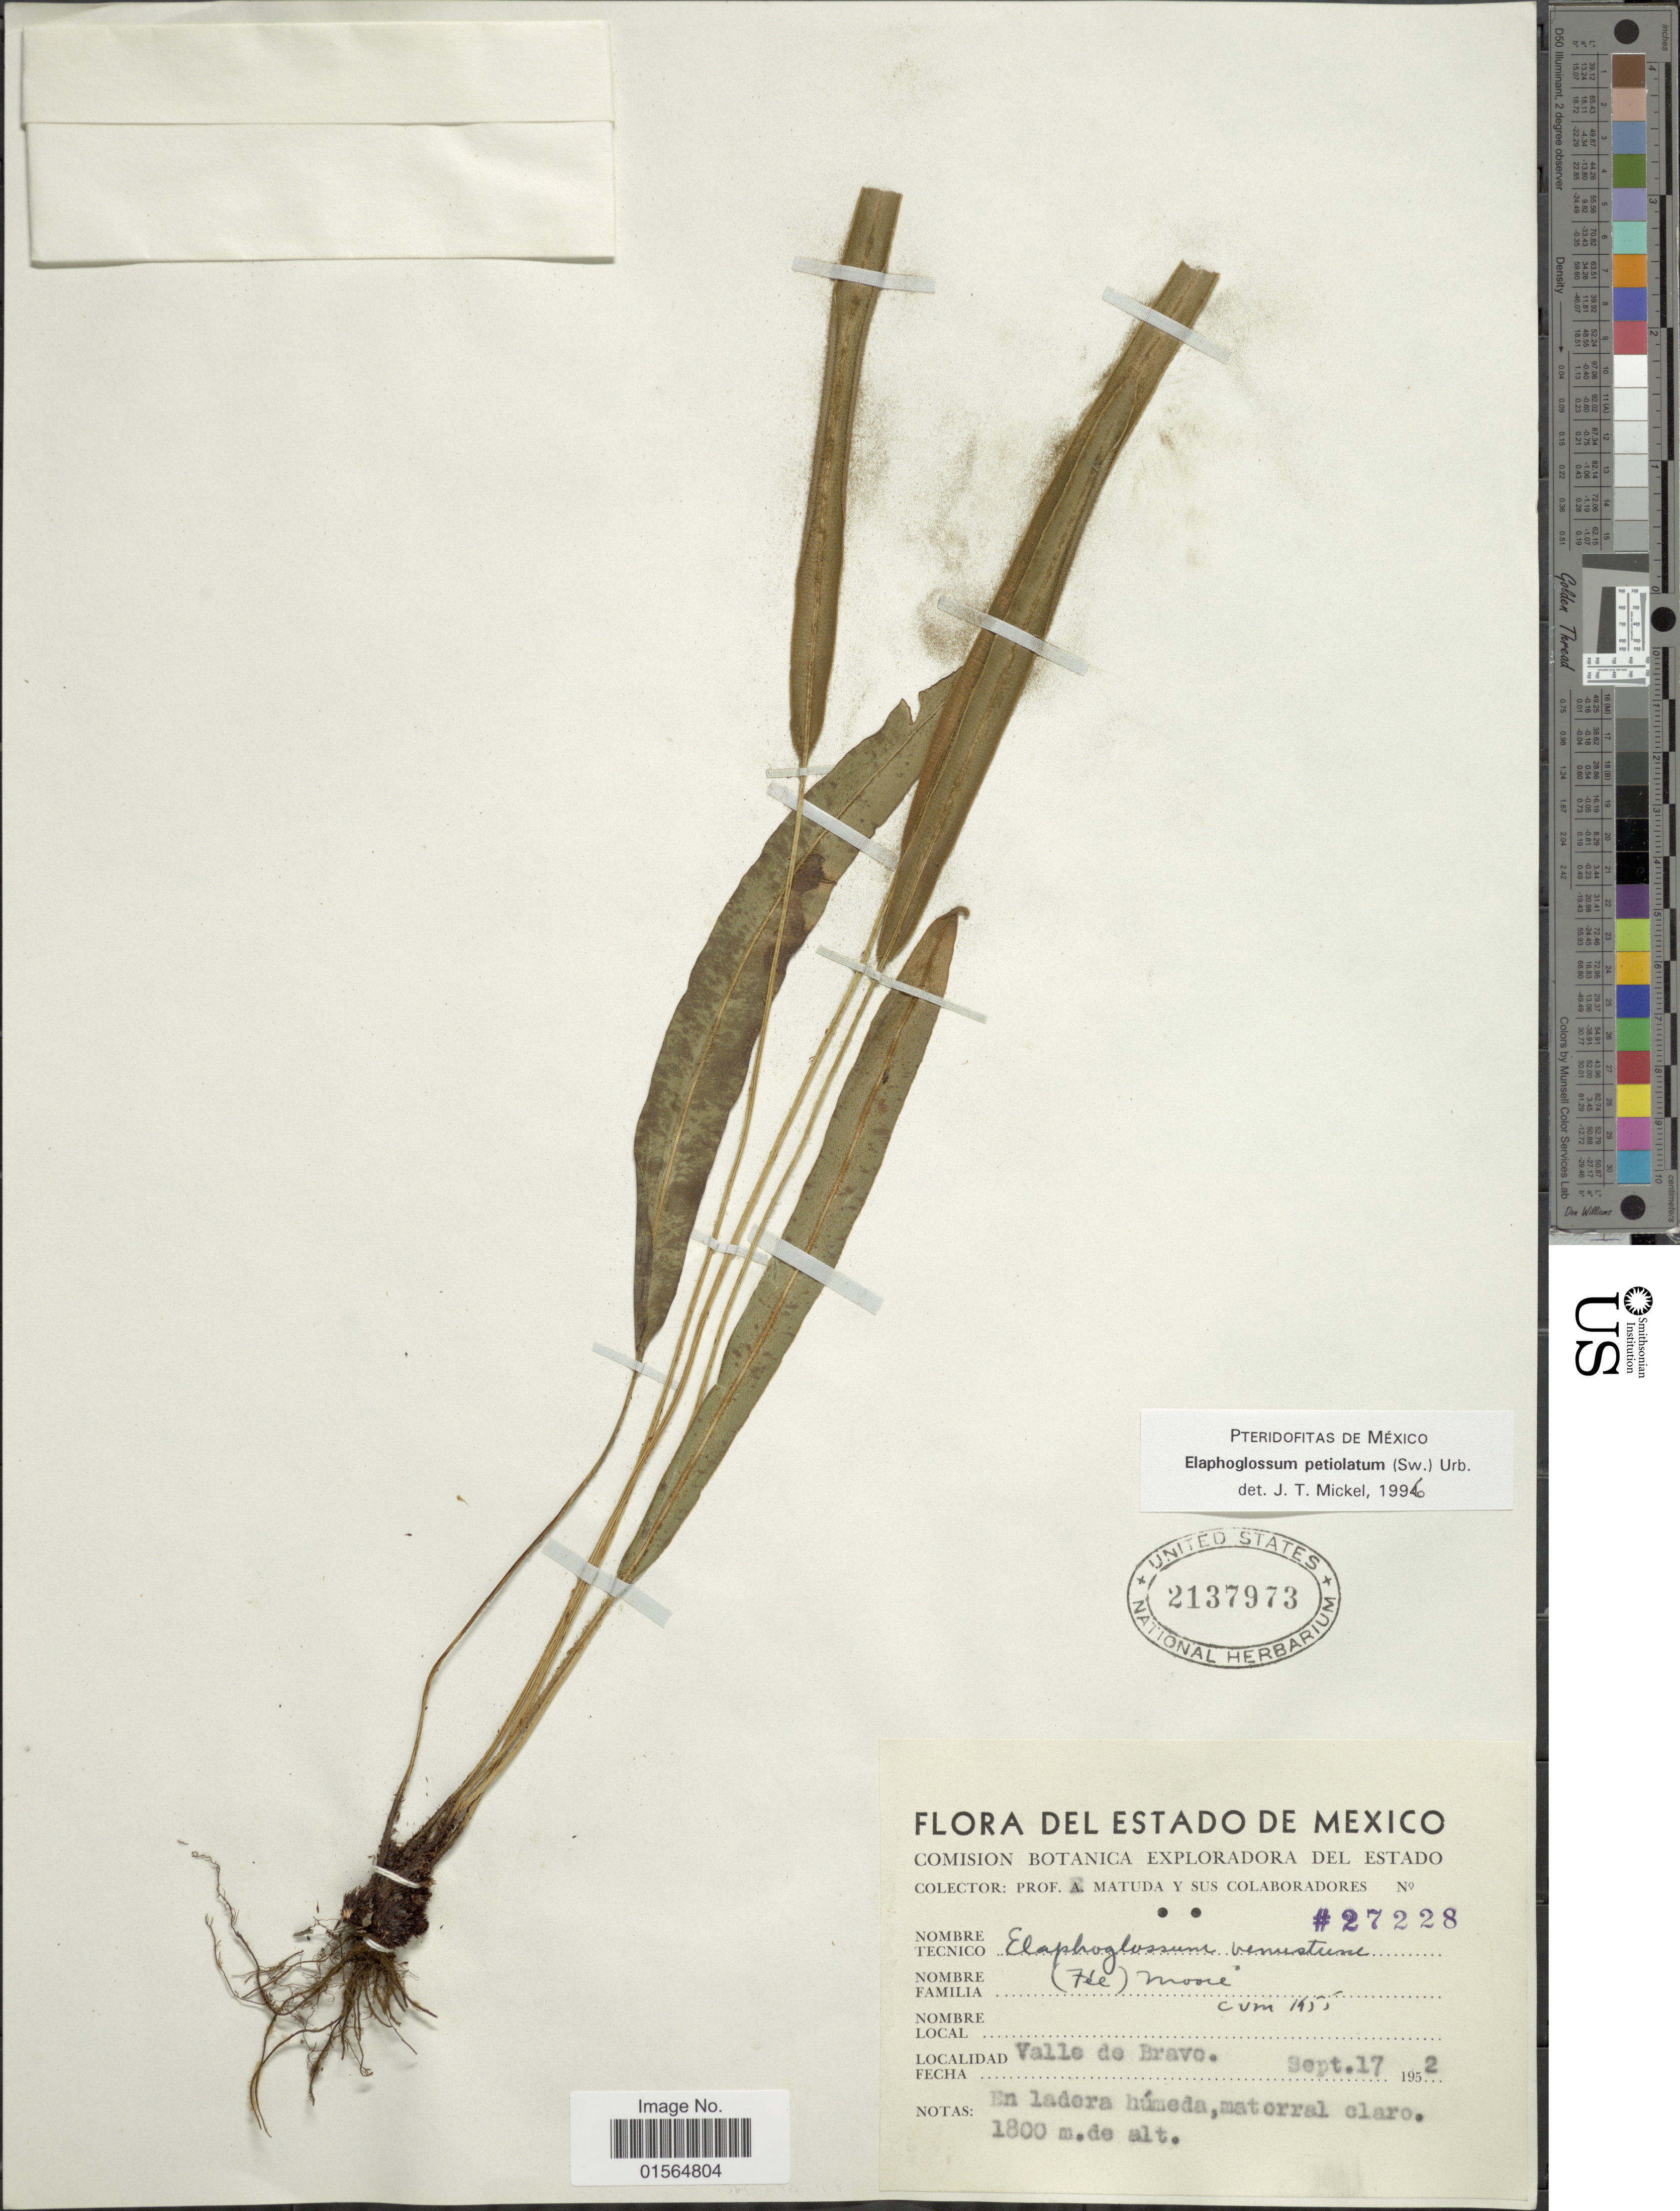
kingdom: Plantae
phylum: Tracheophyta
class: Polypodiopsida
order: Polypodiales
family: Dryopteridaceae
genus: Elaphoglossum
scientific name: Elaphoglossum petiolatum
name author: (Sw.) Urb.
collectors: E. Matuda & et al.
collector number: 27228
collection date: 1952-09-17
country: Mexico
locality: Valle de Bravo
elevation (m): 1800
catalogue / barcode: US 2137973